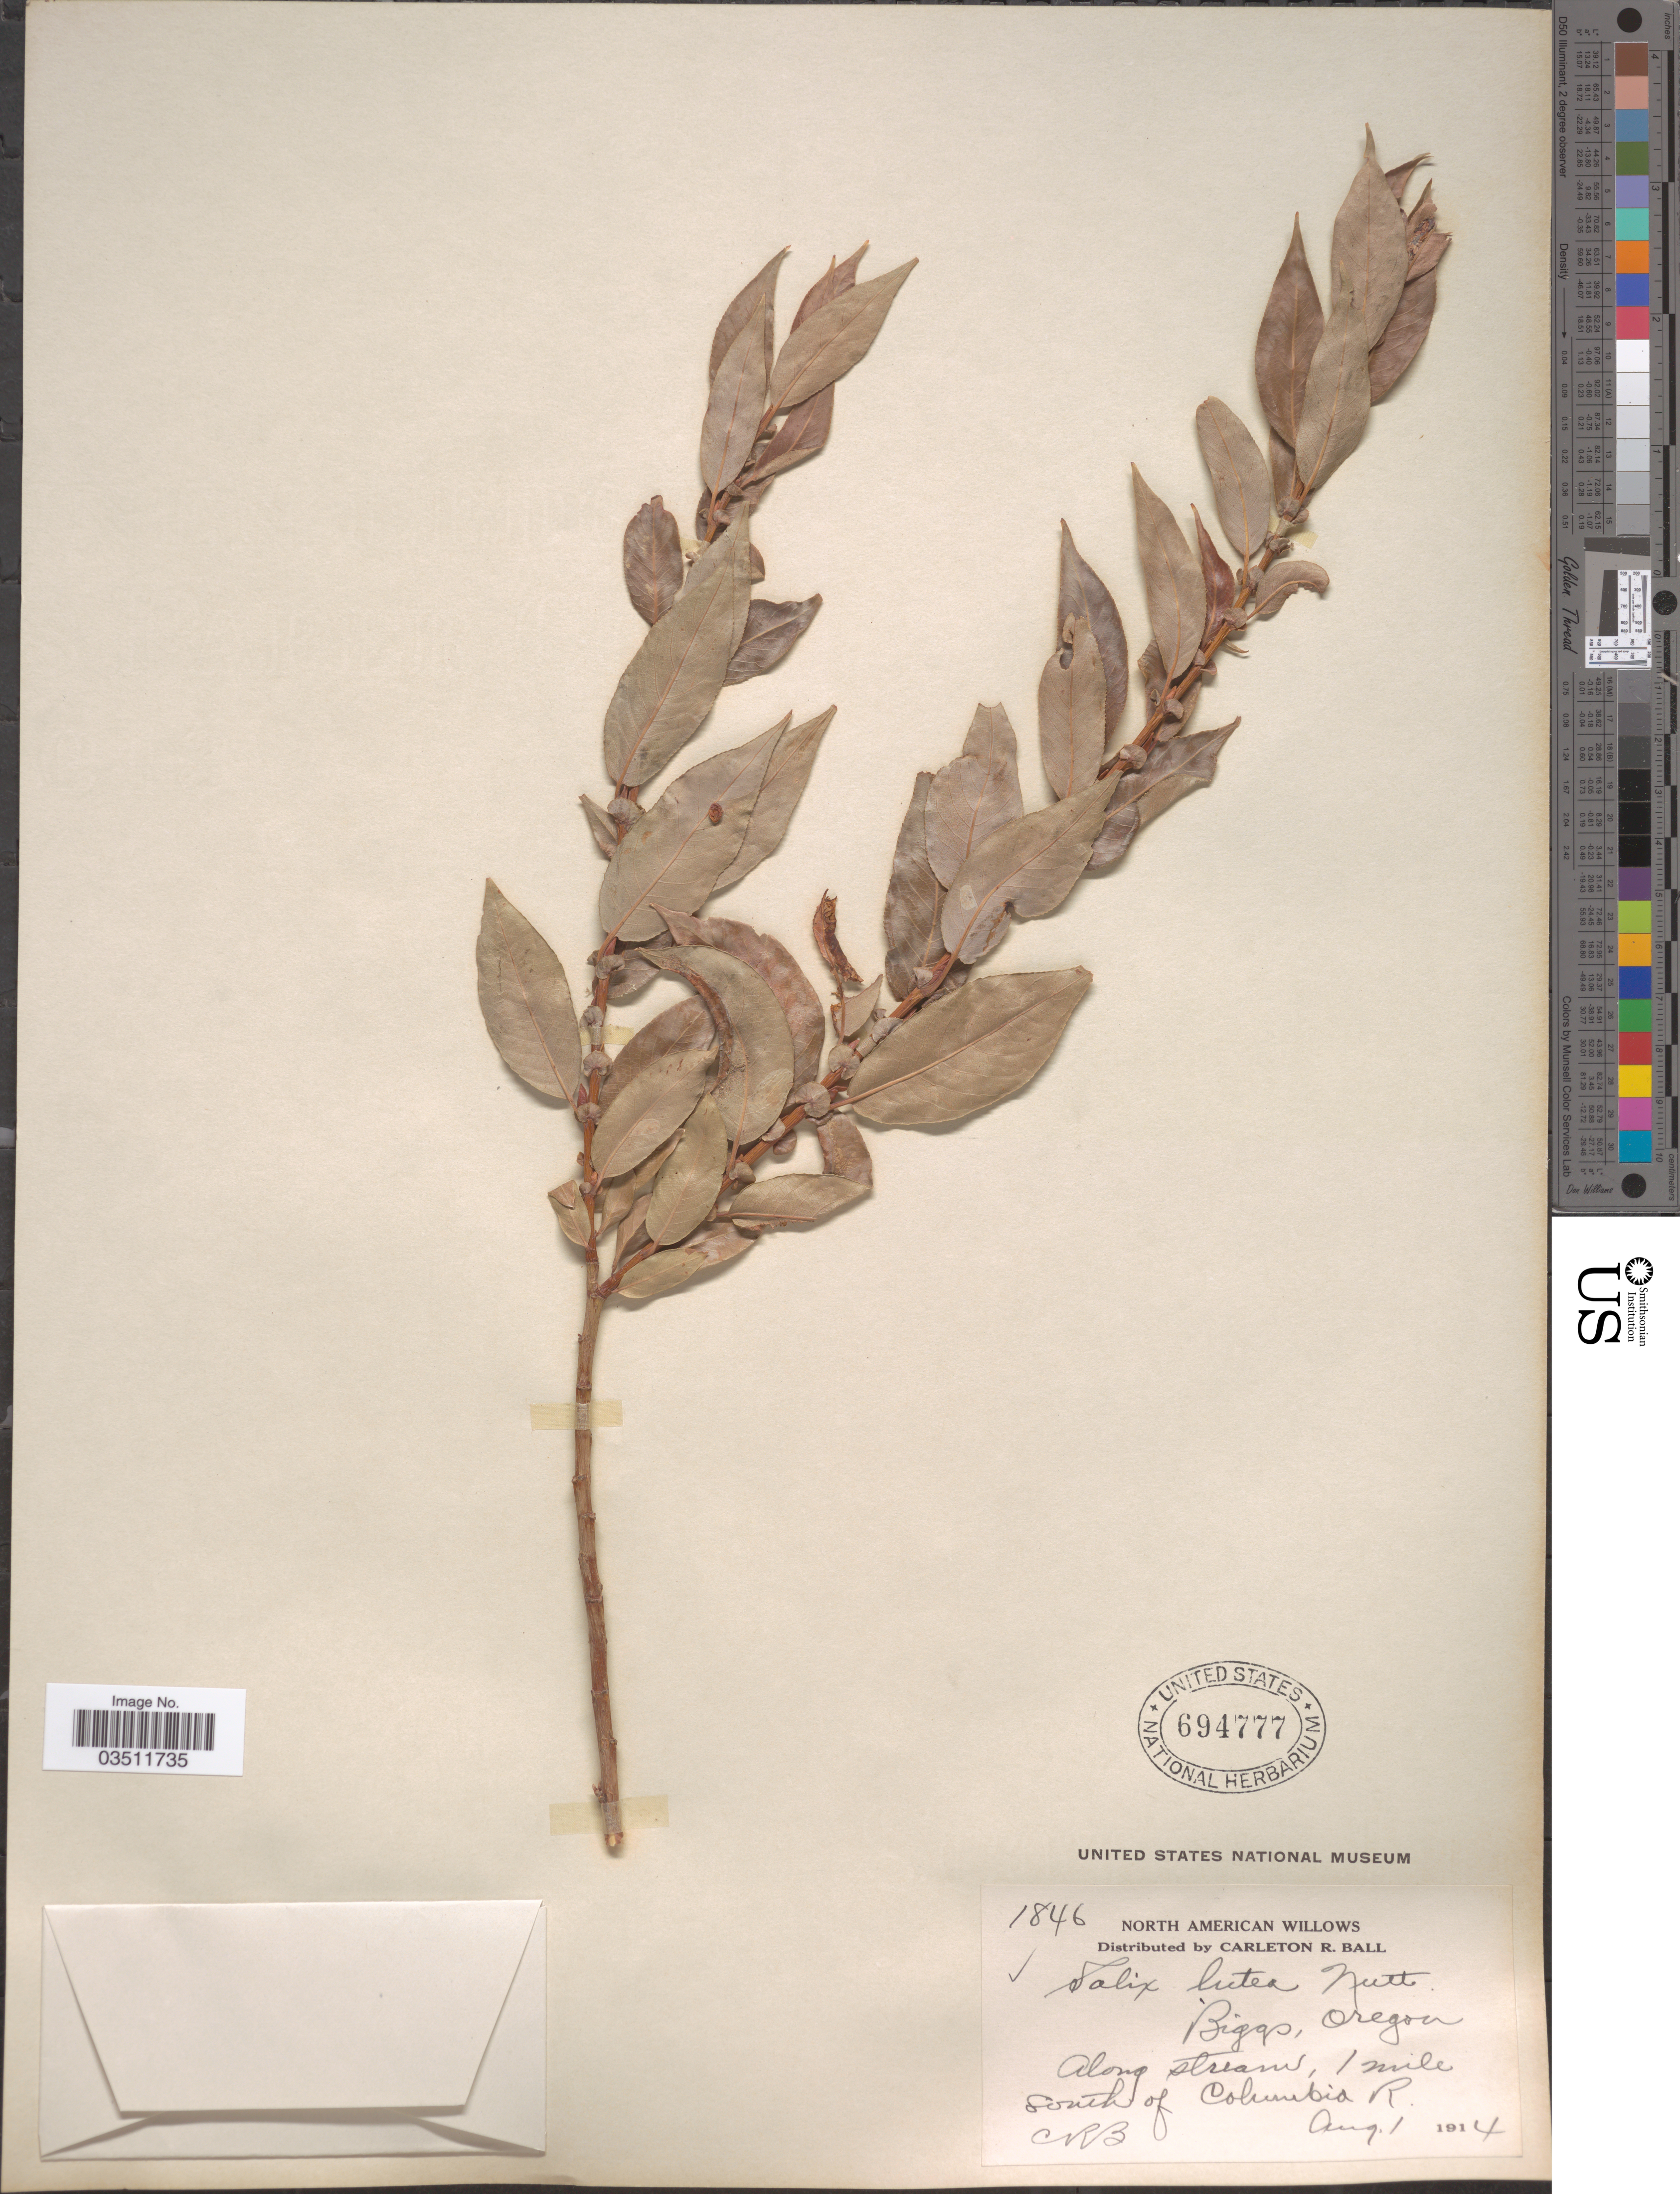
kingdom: Plantae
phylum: Tracheophyta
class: Magnoliopsida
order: Malpighiales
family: Salicaceae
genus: Salix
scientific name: Salix lutea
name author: Nutt.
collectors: C. R. Ball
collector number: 1846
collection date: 1914-08-01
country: United States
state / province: Oregon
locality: Biggs. Along stream, 1 mile south of Columbia R.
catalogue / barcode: US 694777